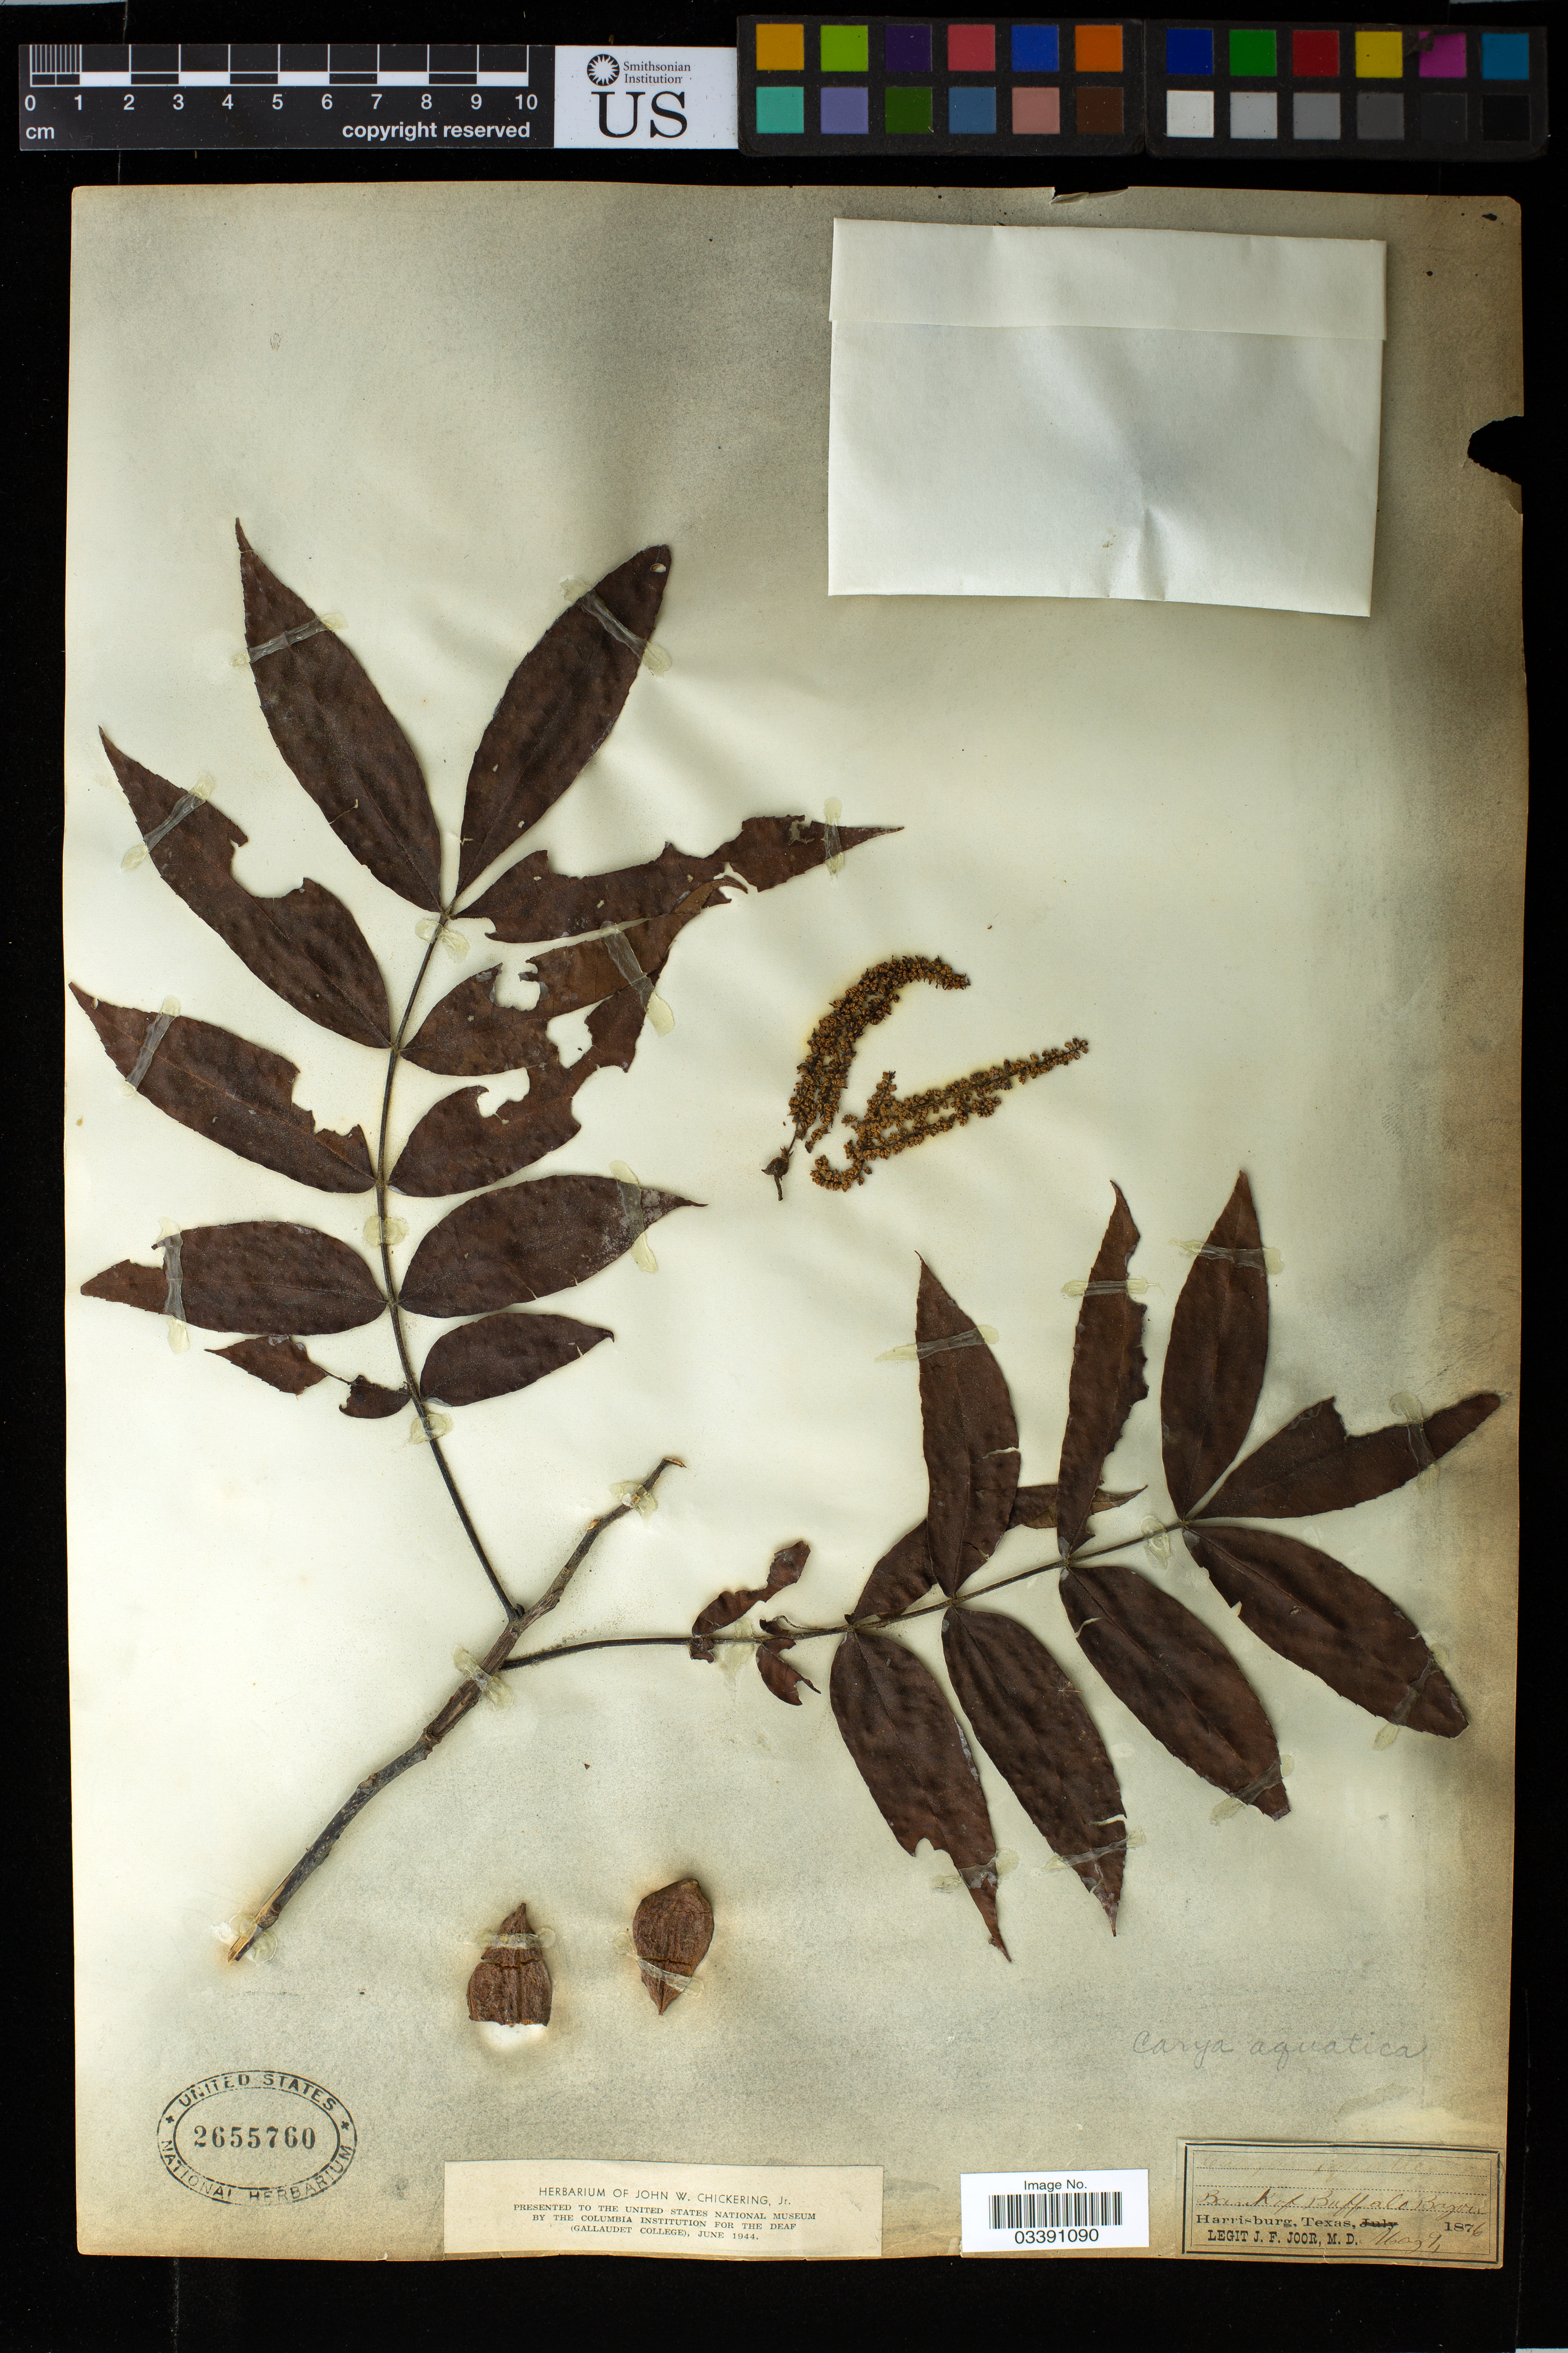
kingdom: Plantae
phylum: Tracheophyta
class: Magnoliopsida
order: Fagales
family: Juglandaceae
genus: Carya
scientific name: Carya aquatica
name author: (F. Michx.) Nutt.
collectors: J. F. Joor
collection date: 1876-05-09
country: United States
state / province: Texas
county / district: Harris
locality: Bank of Buffalo Bayou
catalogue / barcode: US 2655760